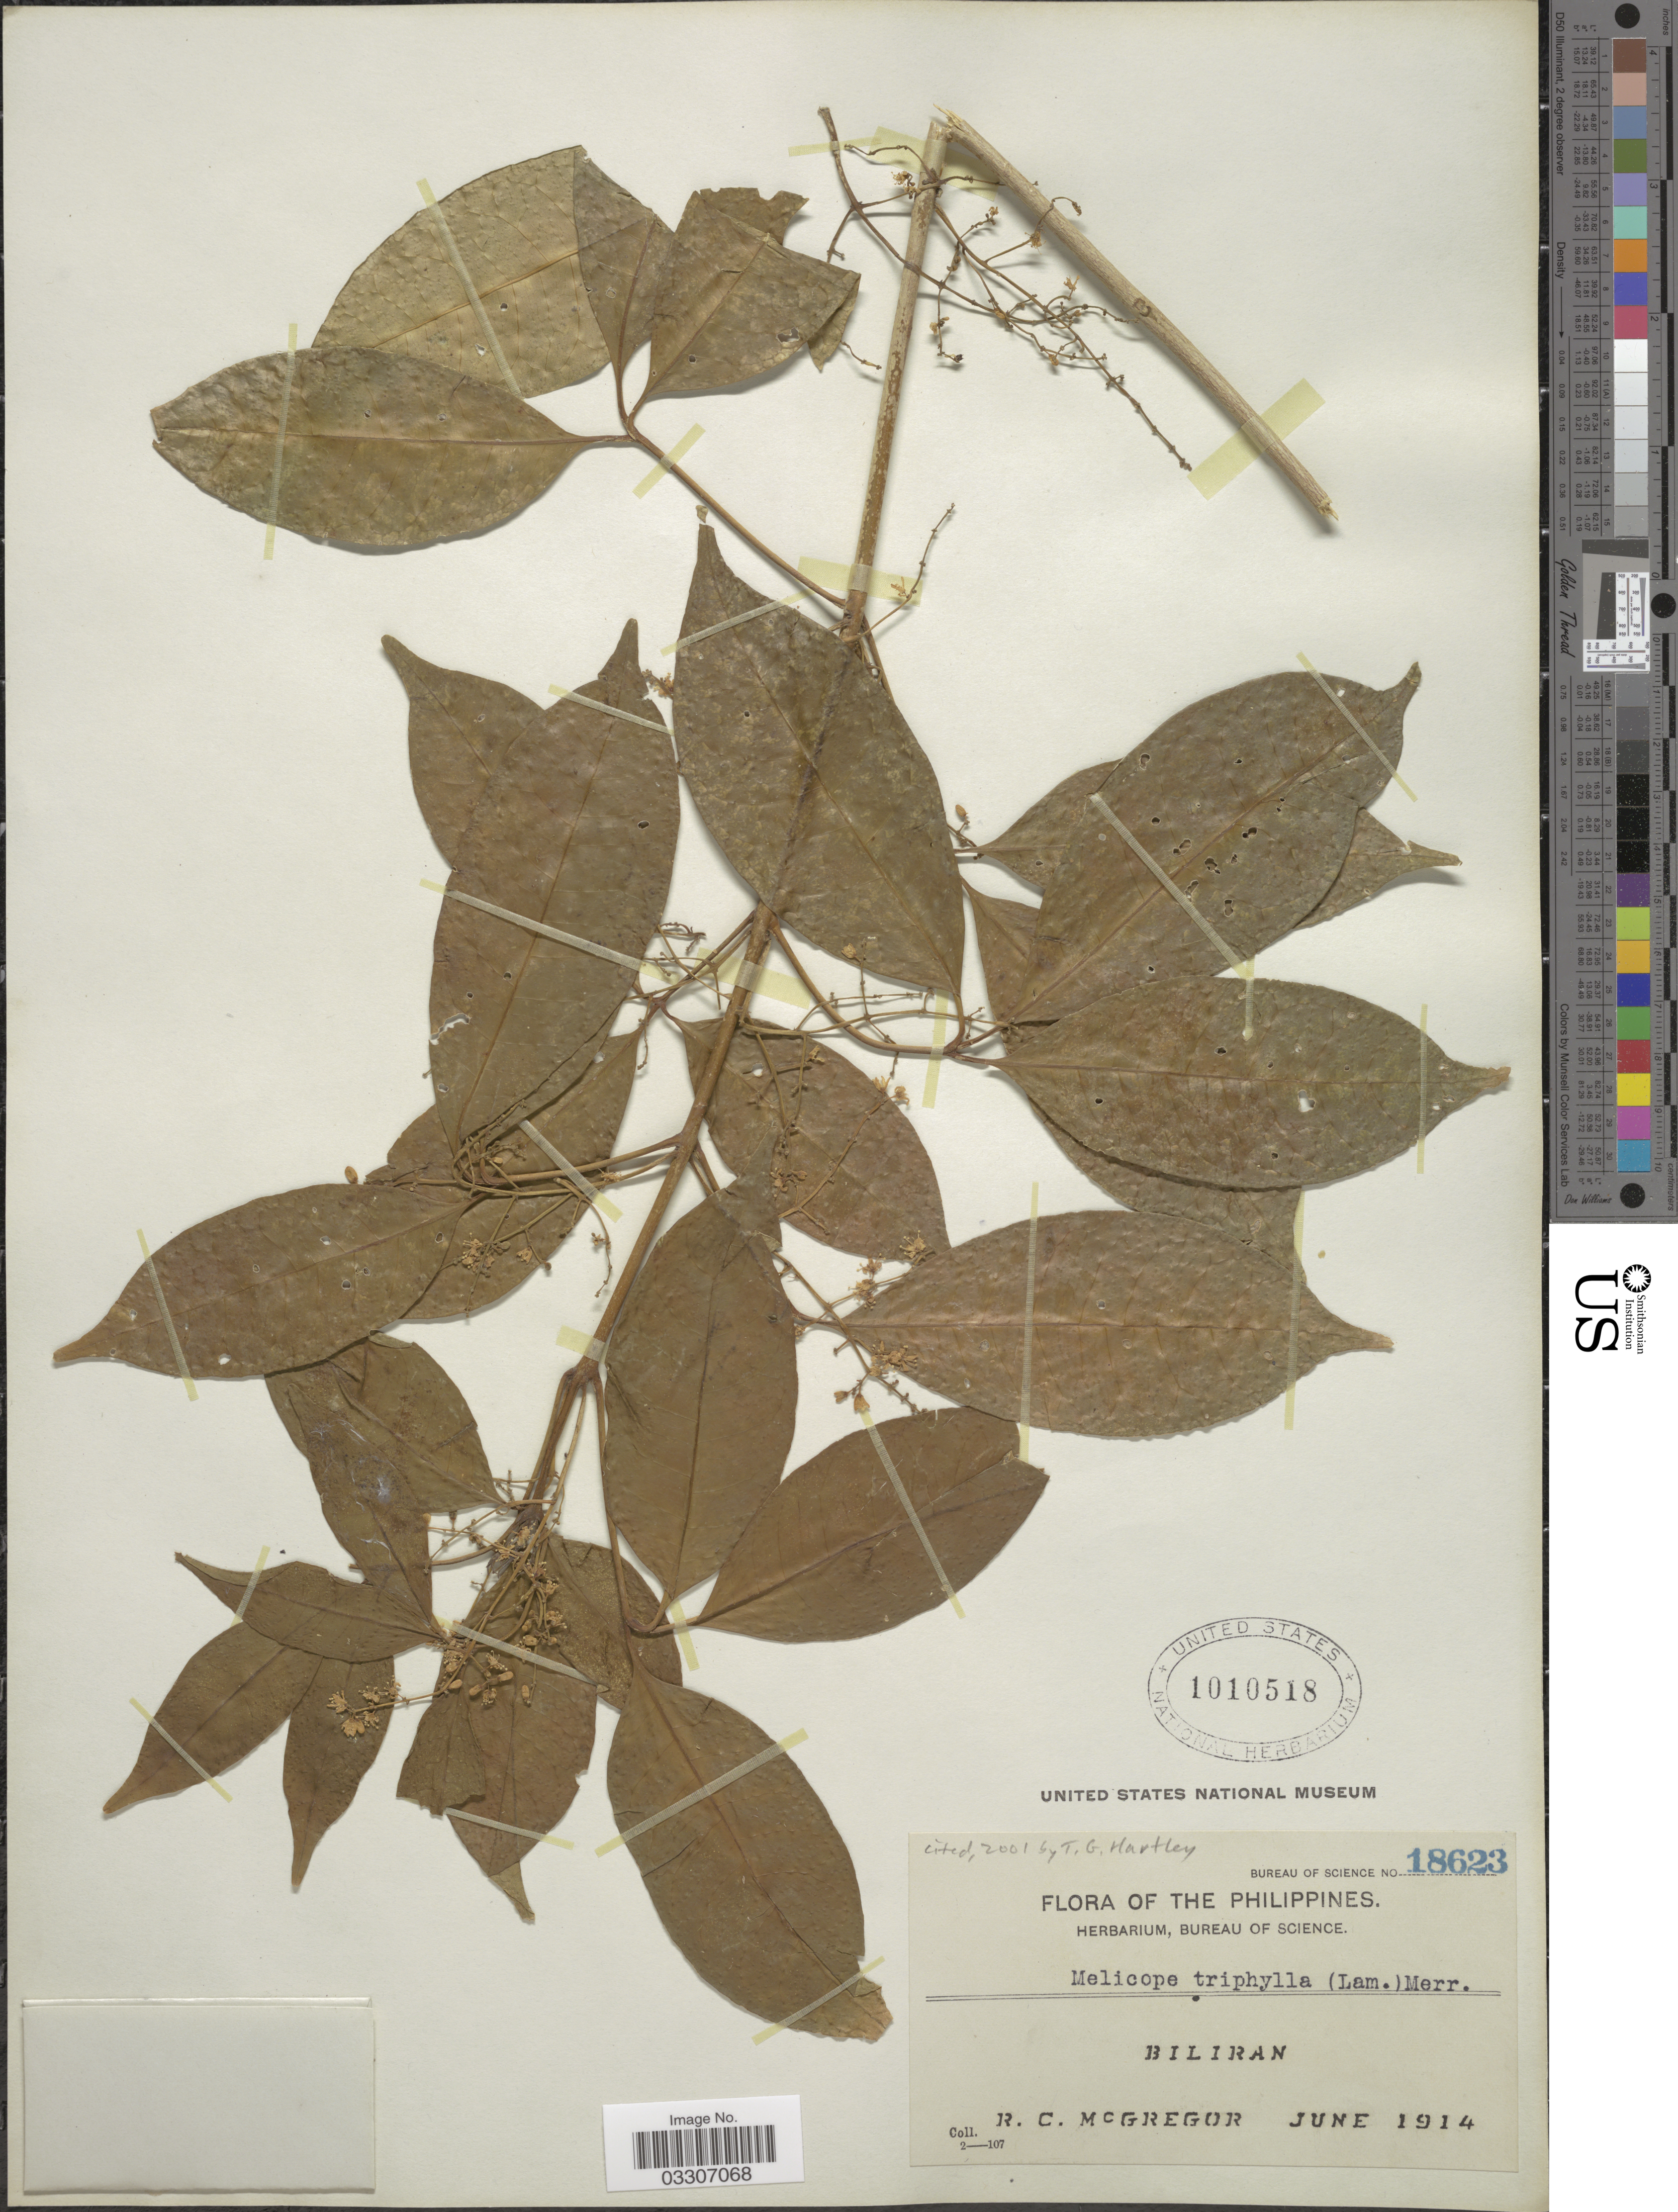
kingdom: Plantae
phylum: Tracheophyta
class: Magnoliopsida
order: Sapindales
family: Rutaceae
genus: Melicope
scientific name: Melicope triphylla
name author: (Lam.) Merr.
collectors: R. C. McGregor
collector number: Bureau of Science 18623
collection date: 1914-06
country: Philippines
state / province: Eastern Visayas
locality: Biliran.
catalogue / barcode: US 1010518